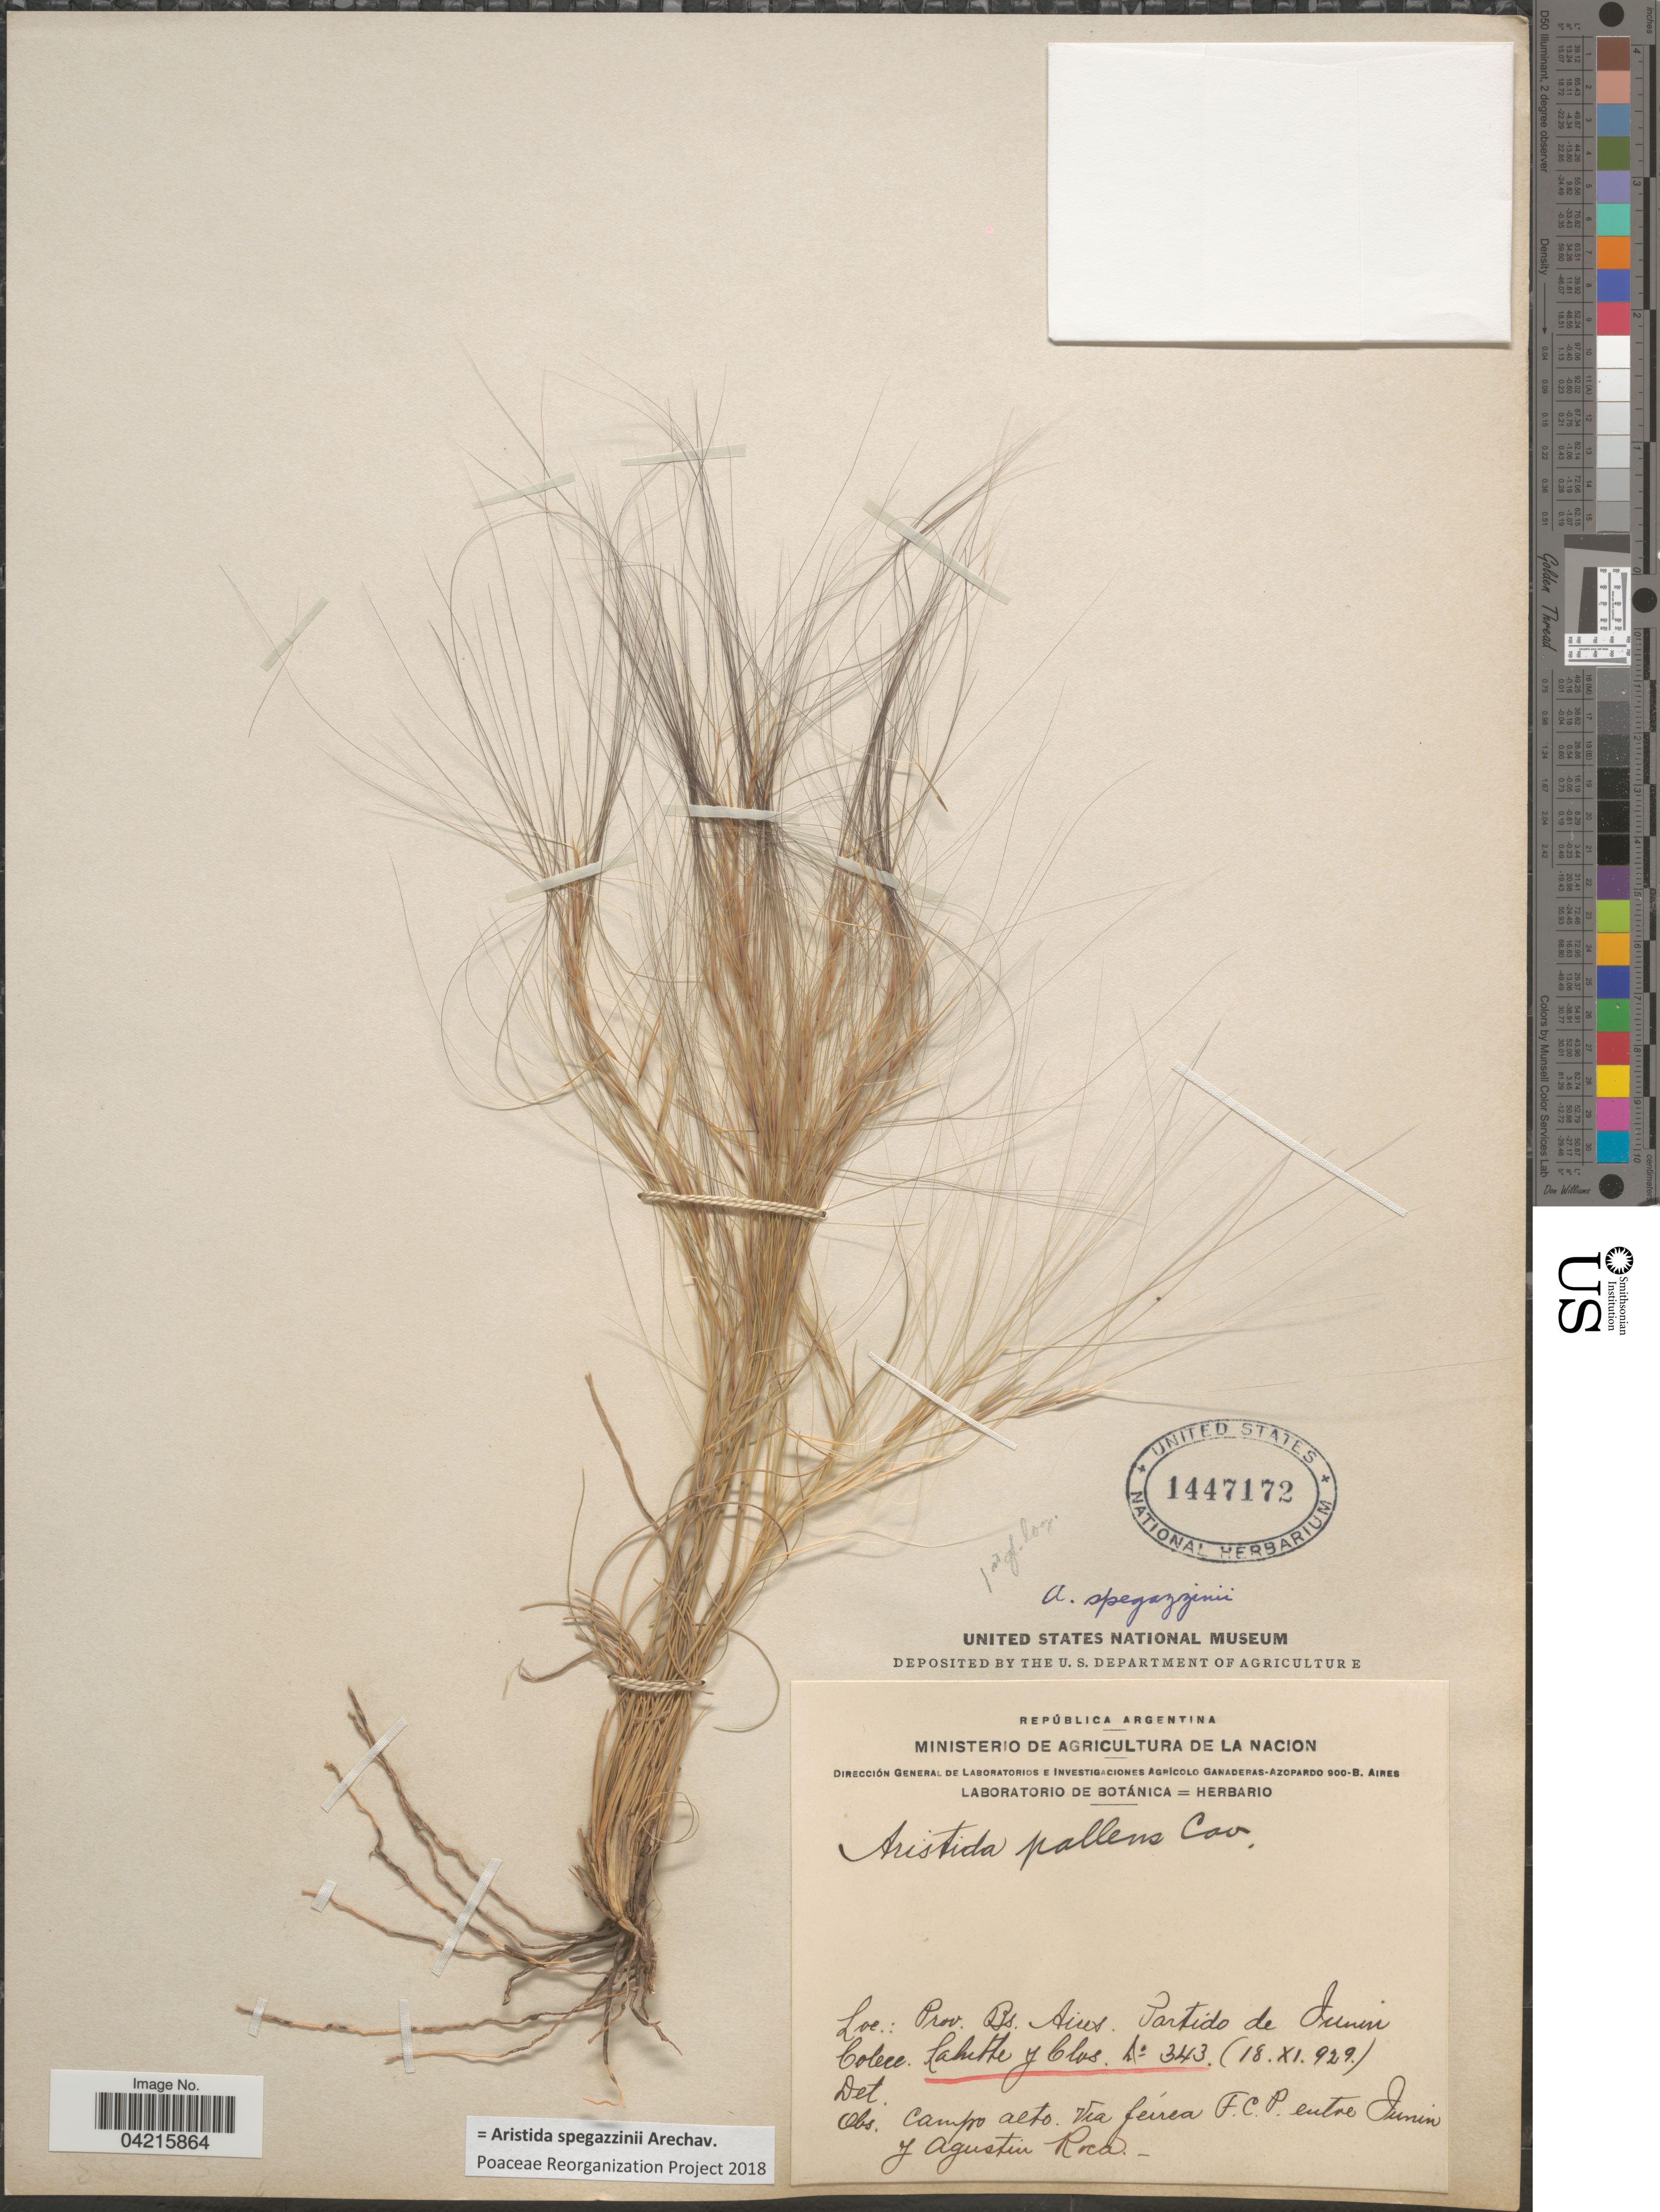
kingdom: Plantae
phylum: Tracheophyta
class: Liliopsida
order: Poales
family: Poaceae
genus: Aristida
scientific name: Aristida spegazzinii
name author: Arechav.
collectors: Lahette & Clus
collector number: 343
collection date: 1929-11-18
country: Argentina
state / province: Buenos Aires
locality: Partido de Junin. Campo alto via férrea F.C.P. entre Junin y Agustin Roca.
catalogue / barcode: US 1447172